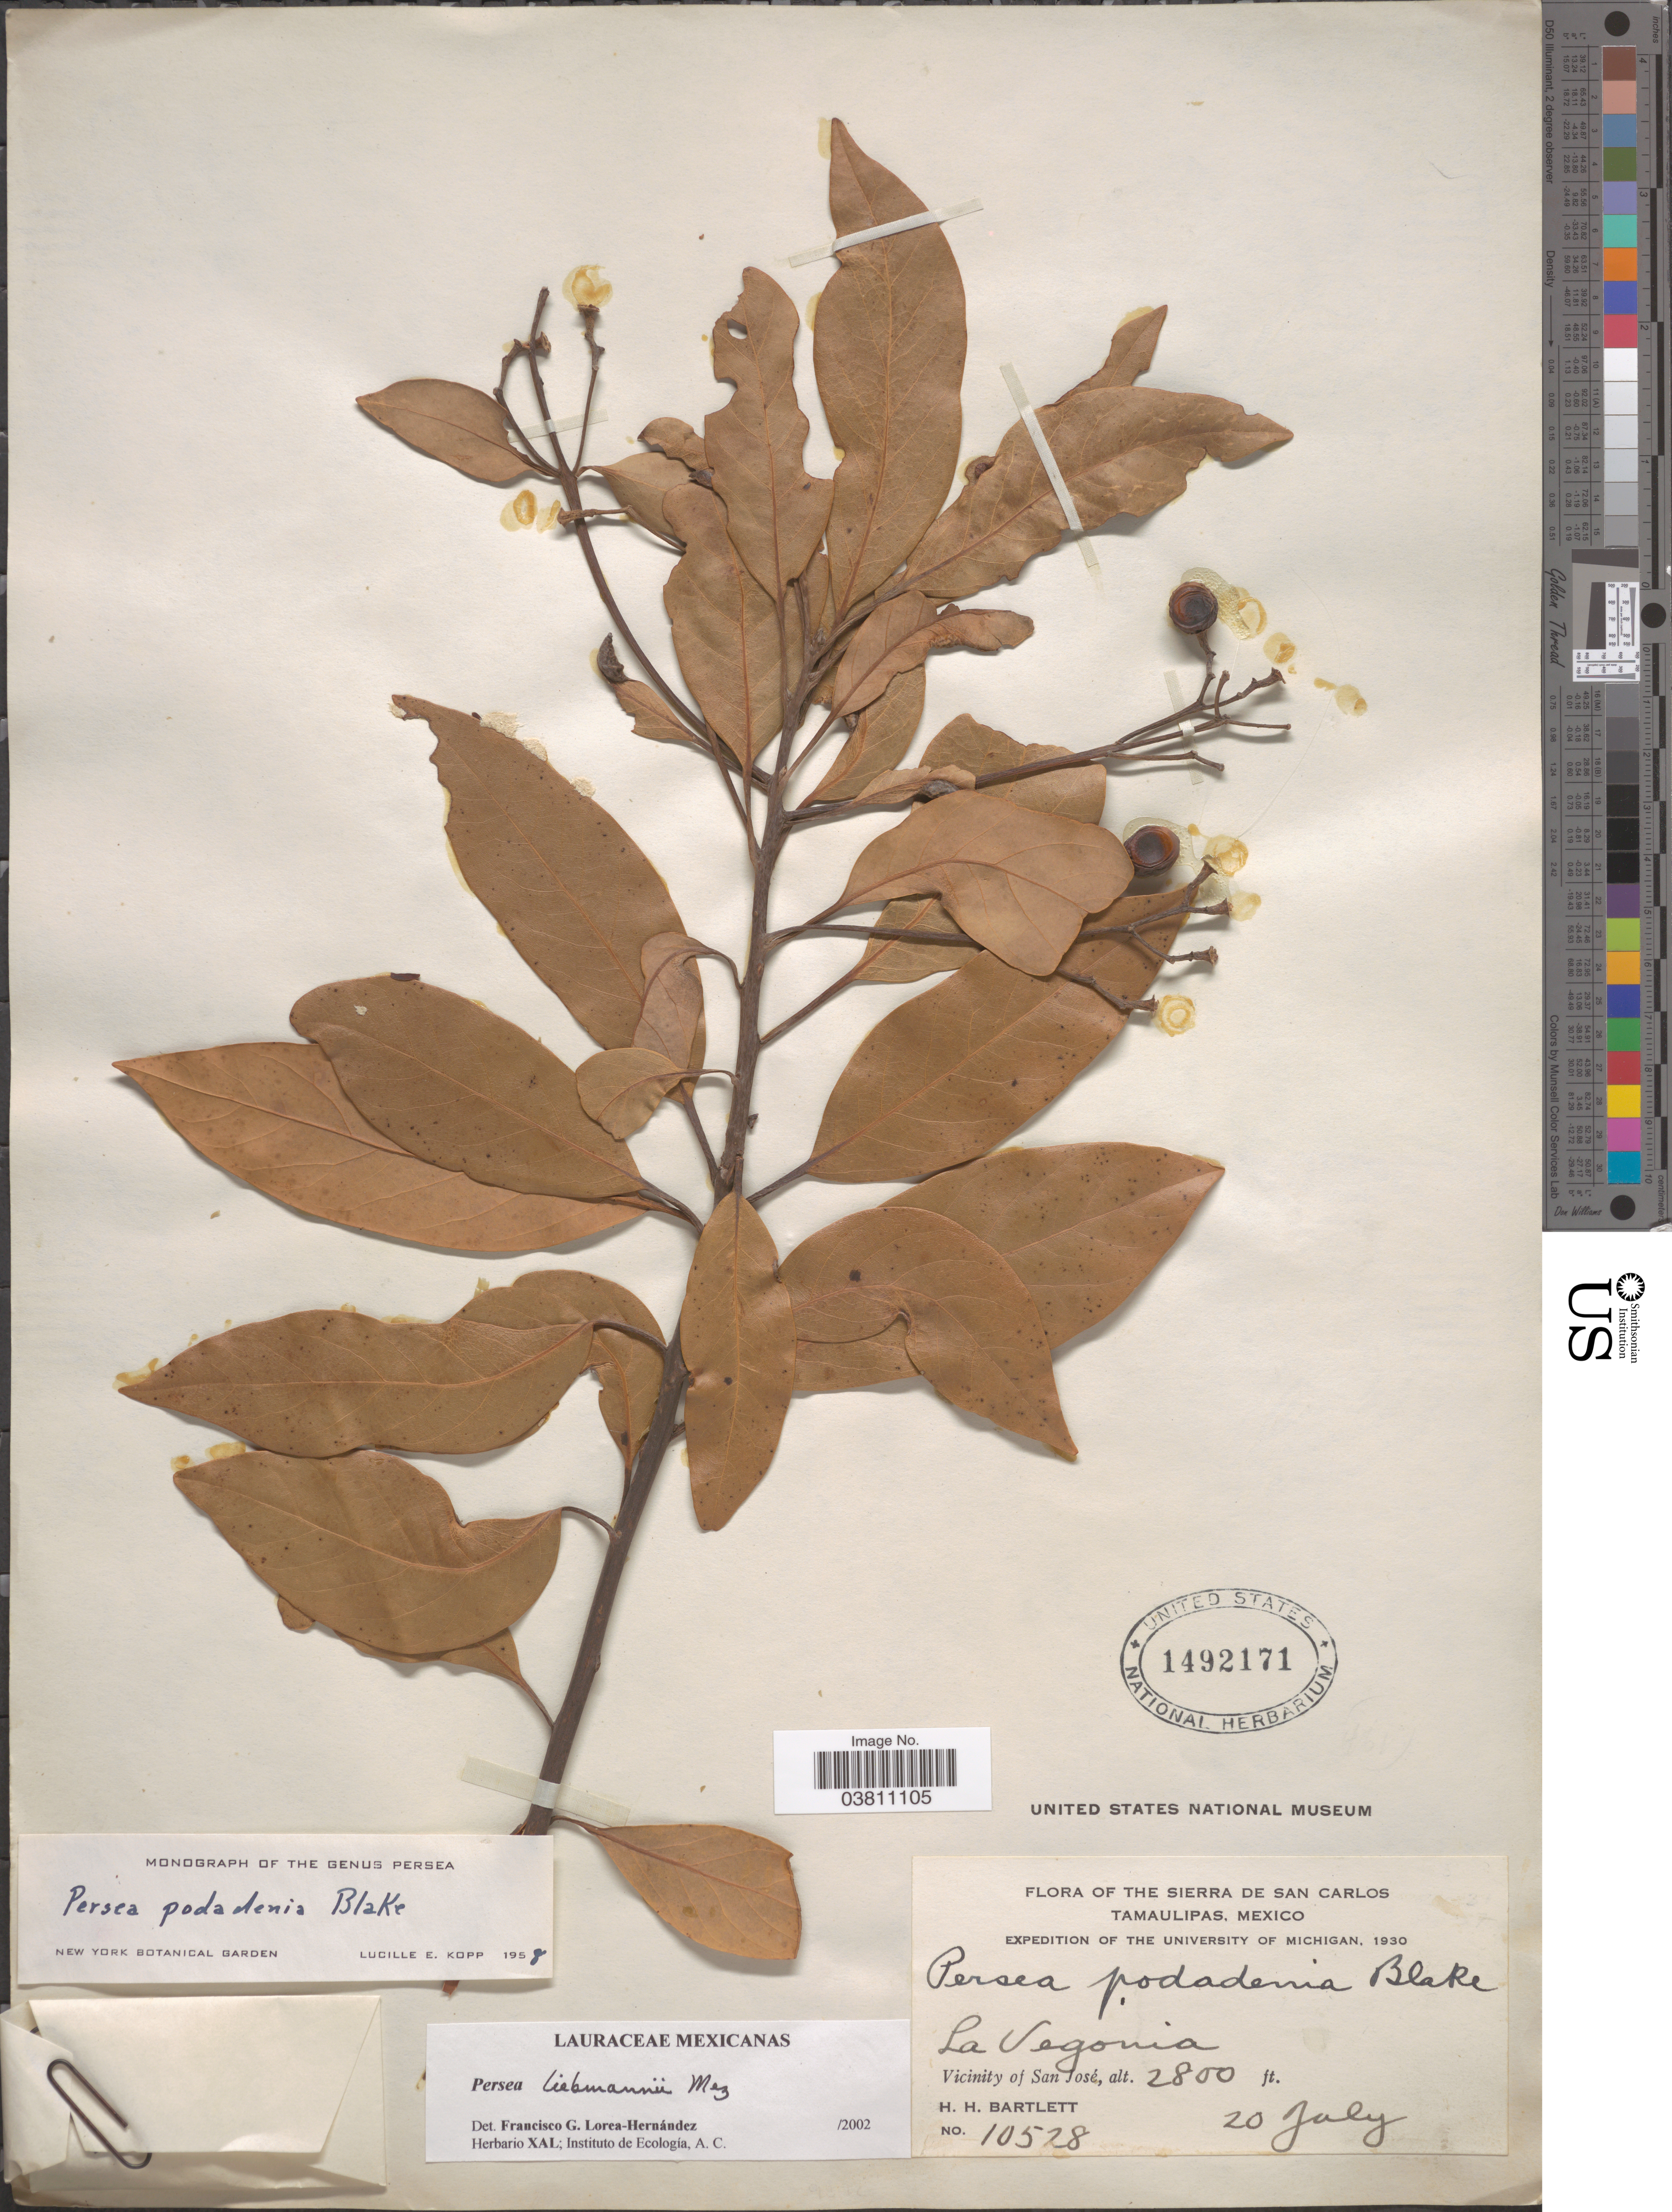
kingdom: Plantae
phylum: Tracheophyta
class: Magnoliopsida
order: Laurales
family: Lauraceae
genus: Persea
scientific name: Persea liebmannii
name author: Mez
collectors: H. H. Bartlett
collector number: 10528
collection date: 1930-07-20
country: Mexico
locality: Sierra de San Carlos. Tamaulipas. La Vegonia. Vicinity of San José.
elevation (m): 853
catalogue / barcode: US 1492171